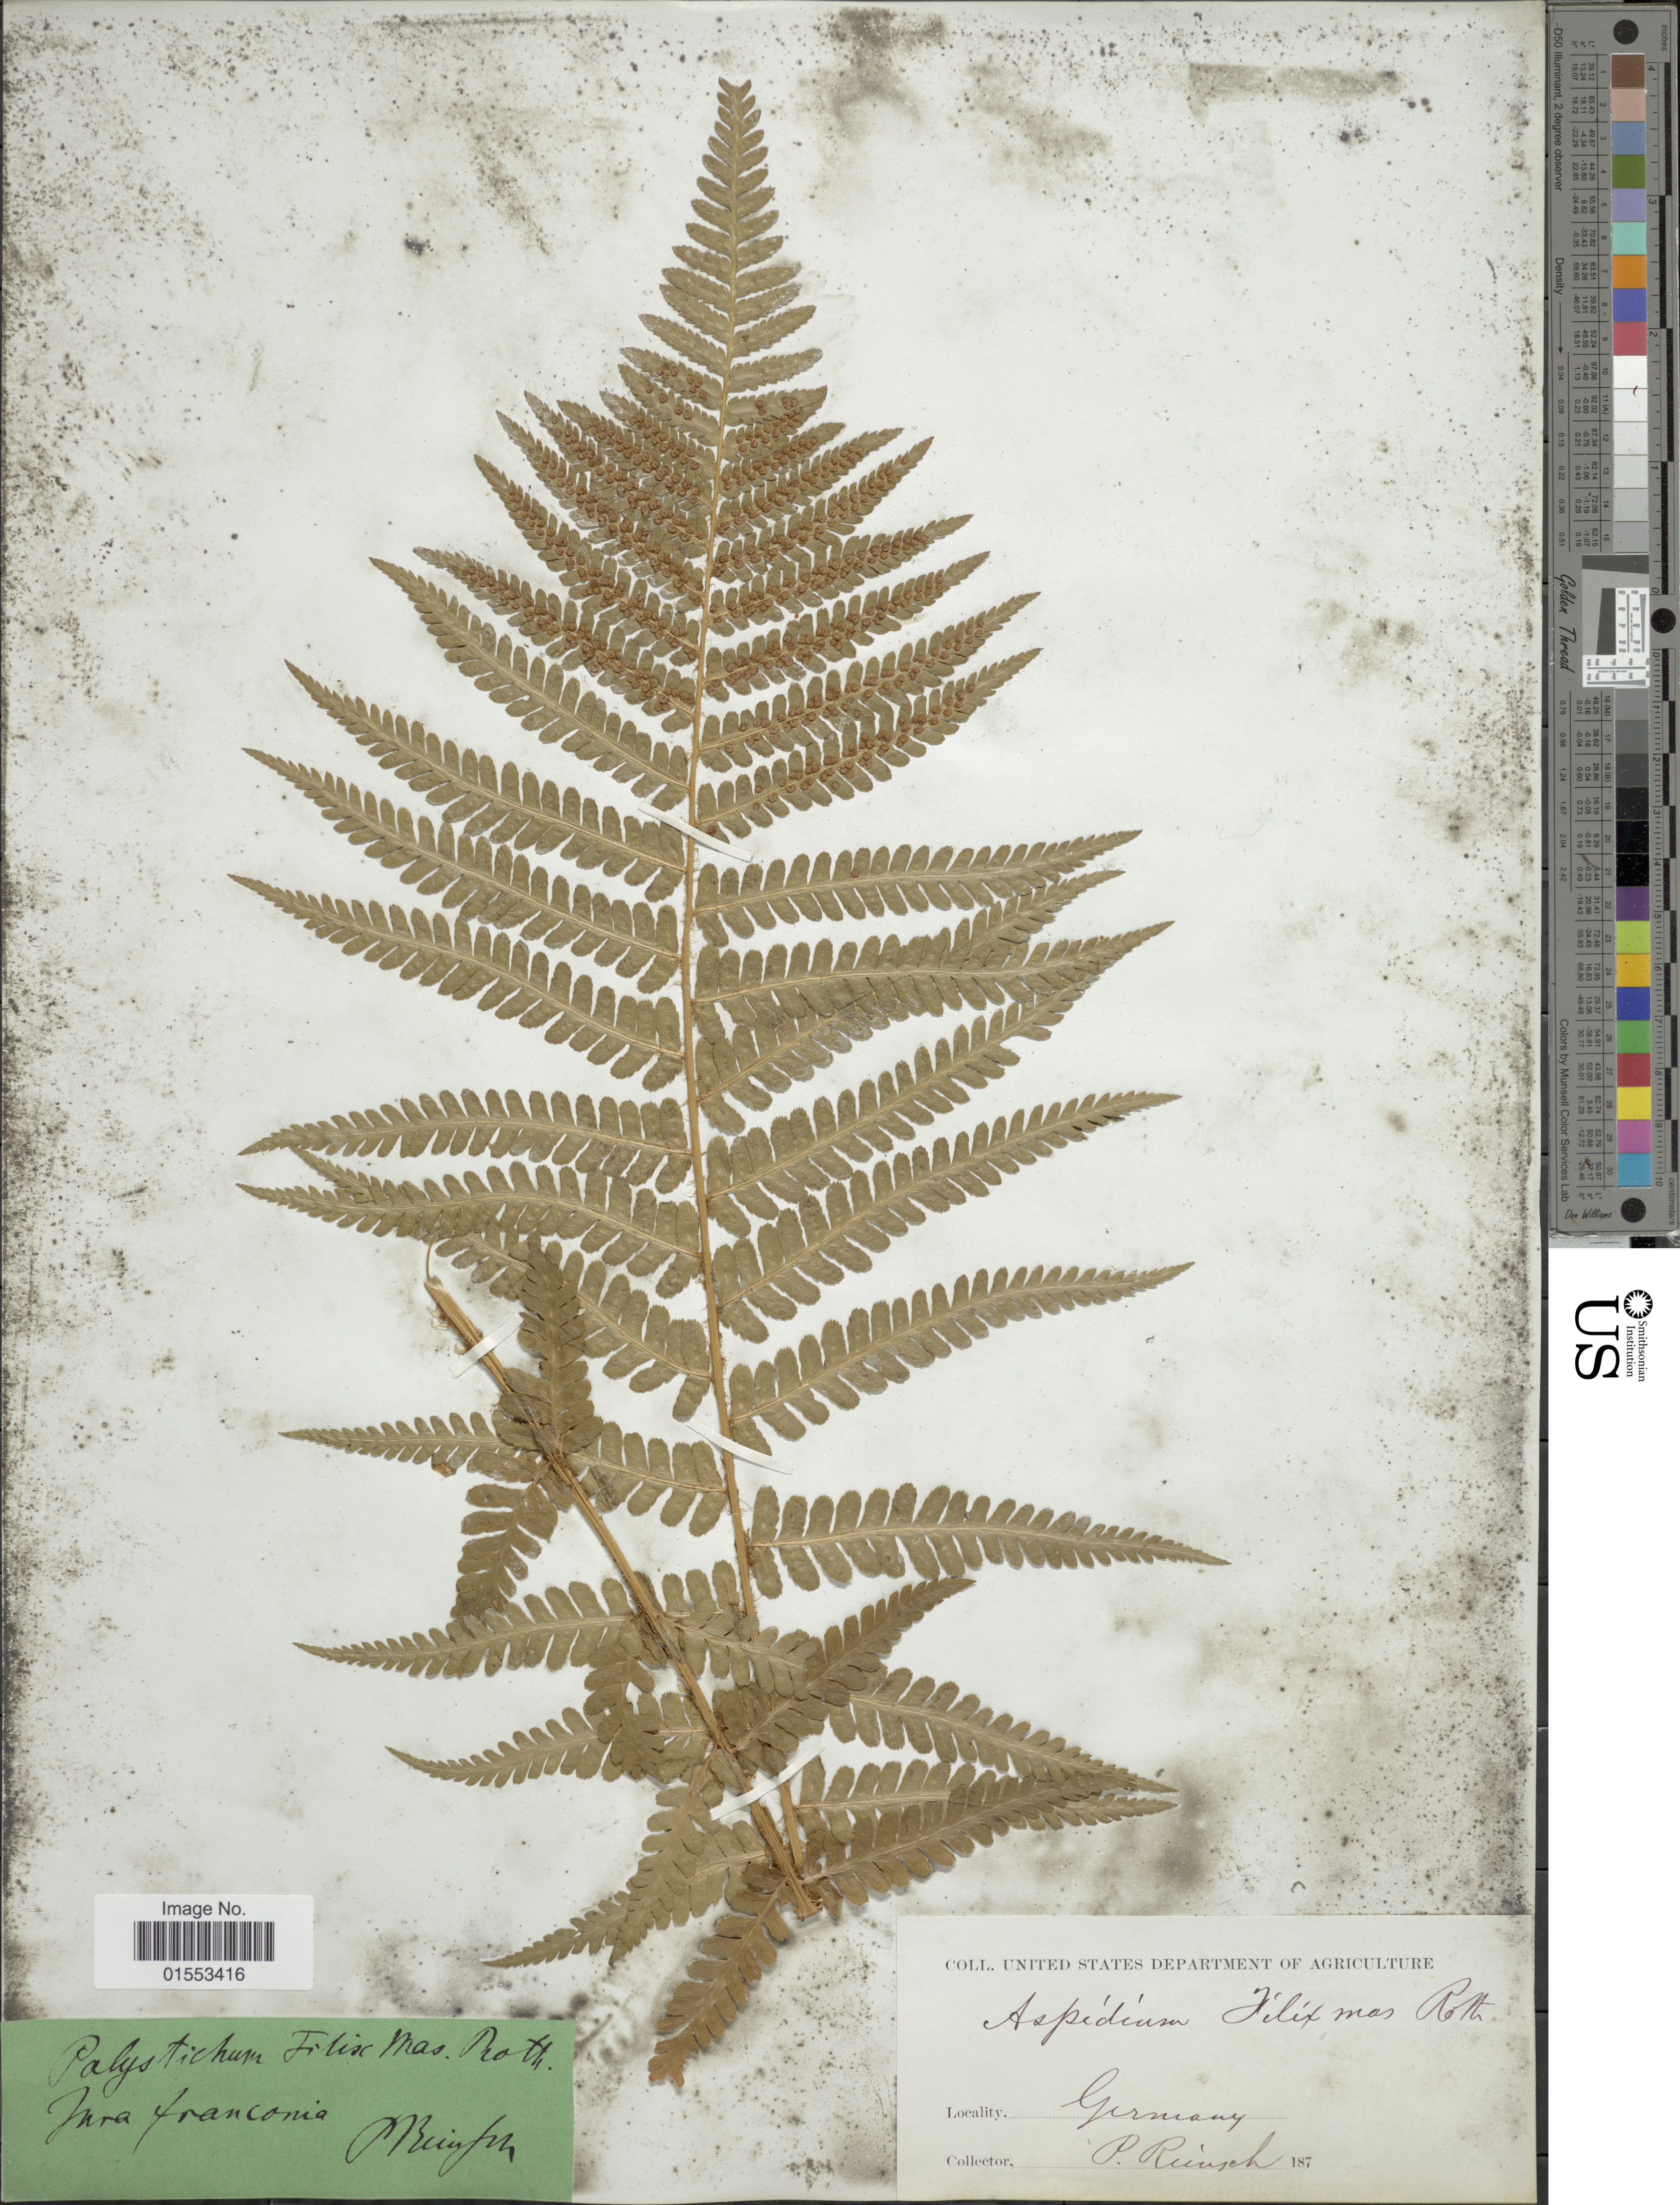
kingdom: Plantae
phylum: Tracheophyta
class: Polypodiopsida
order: Polypodiales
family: Dryopteridaceae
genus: Dryopteris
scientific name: Dryopteris filix-mas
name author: (L.) Schott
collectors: P.F. Reinsch (herbarium)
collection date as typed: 187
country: Germany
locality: Germany.